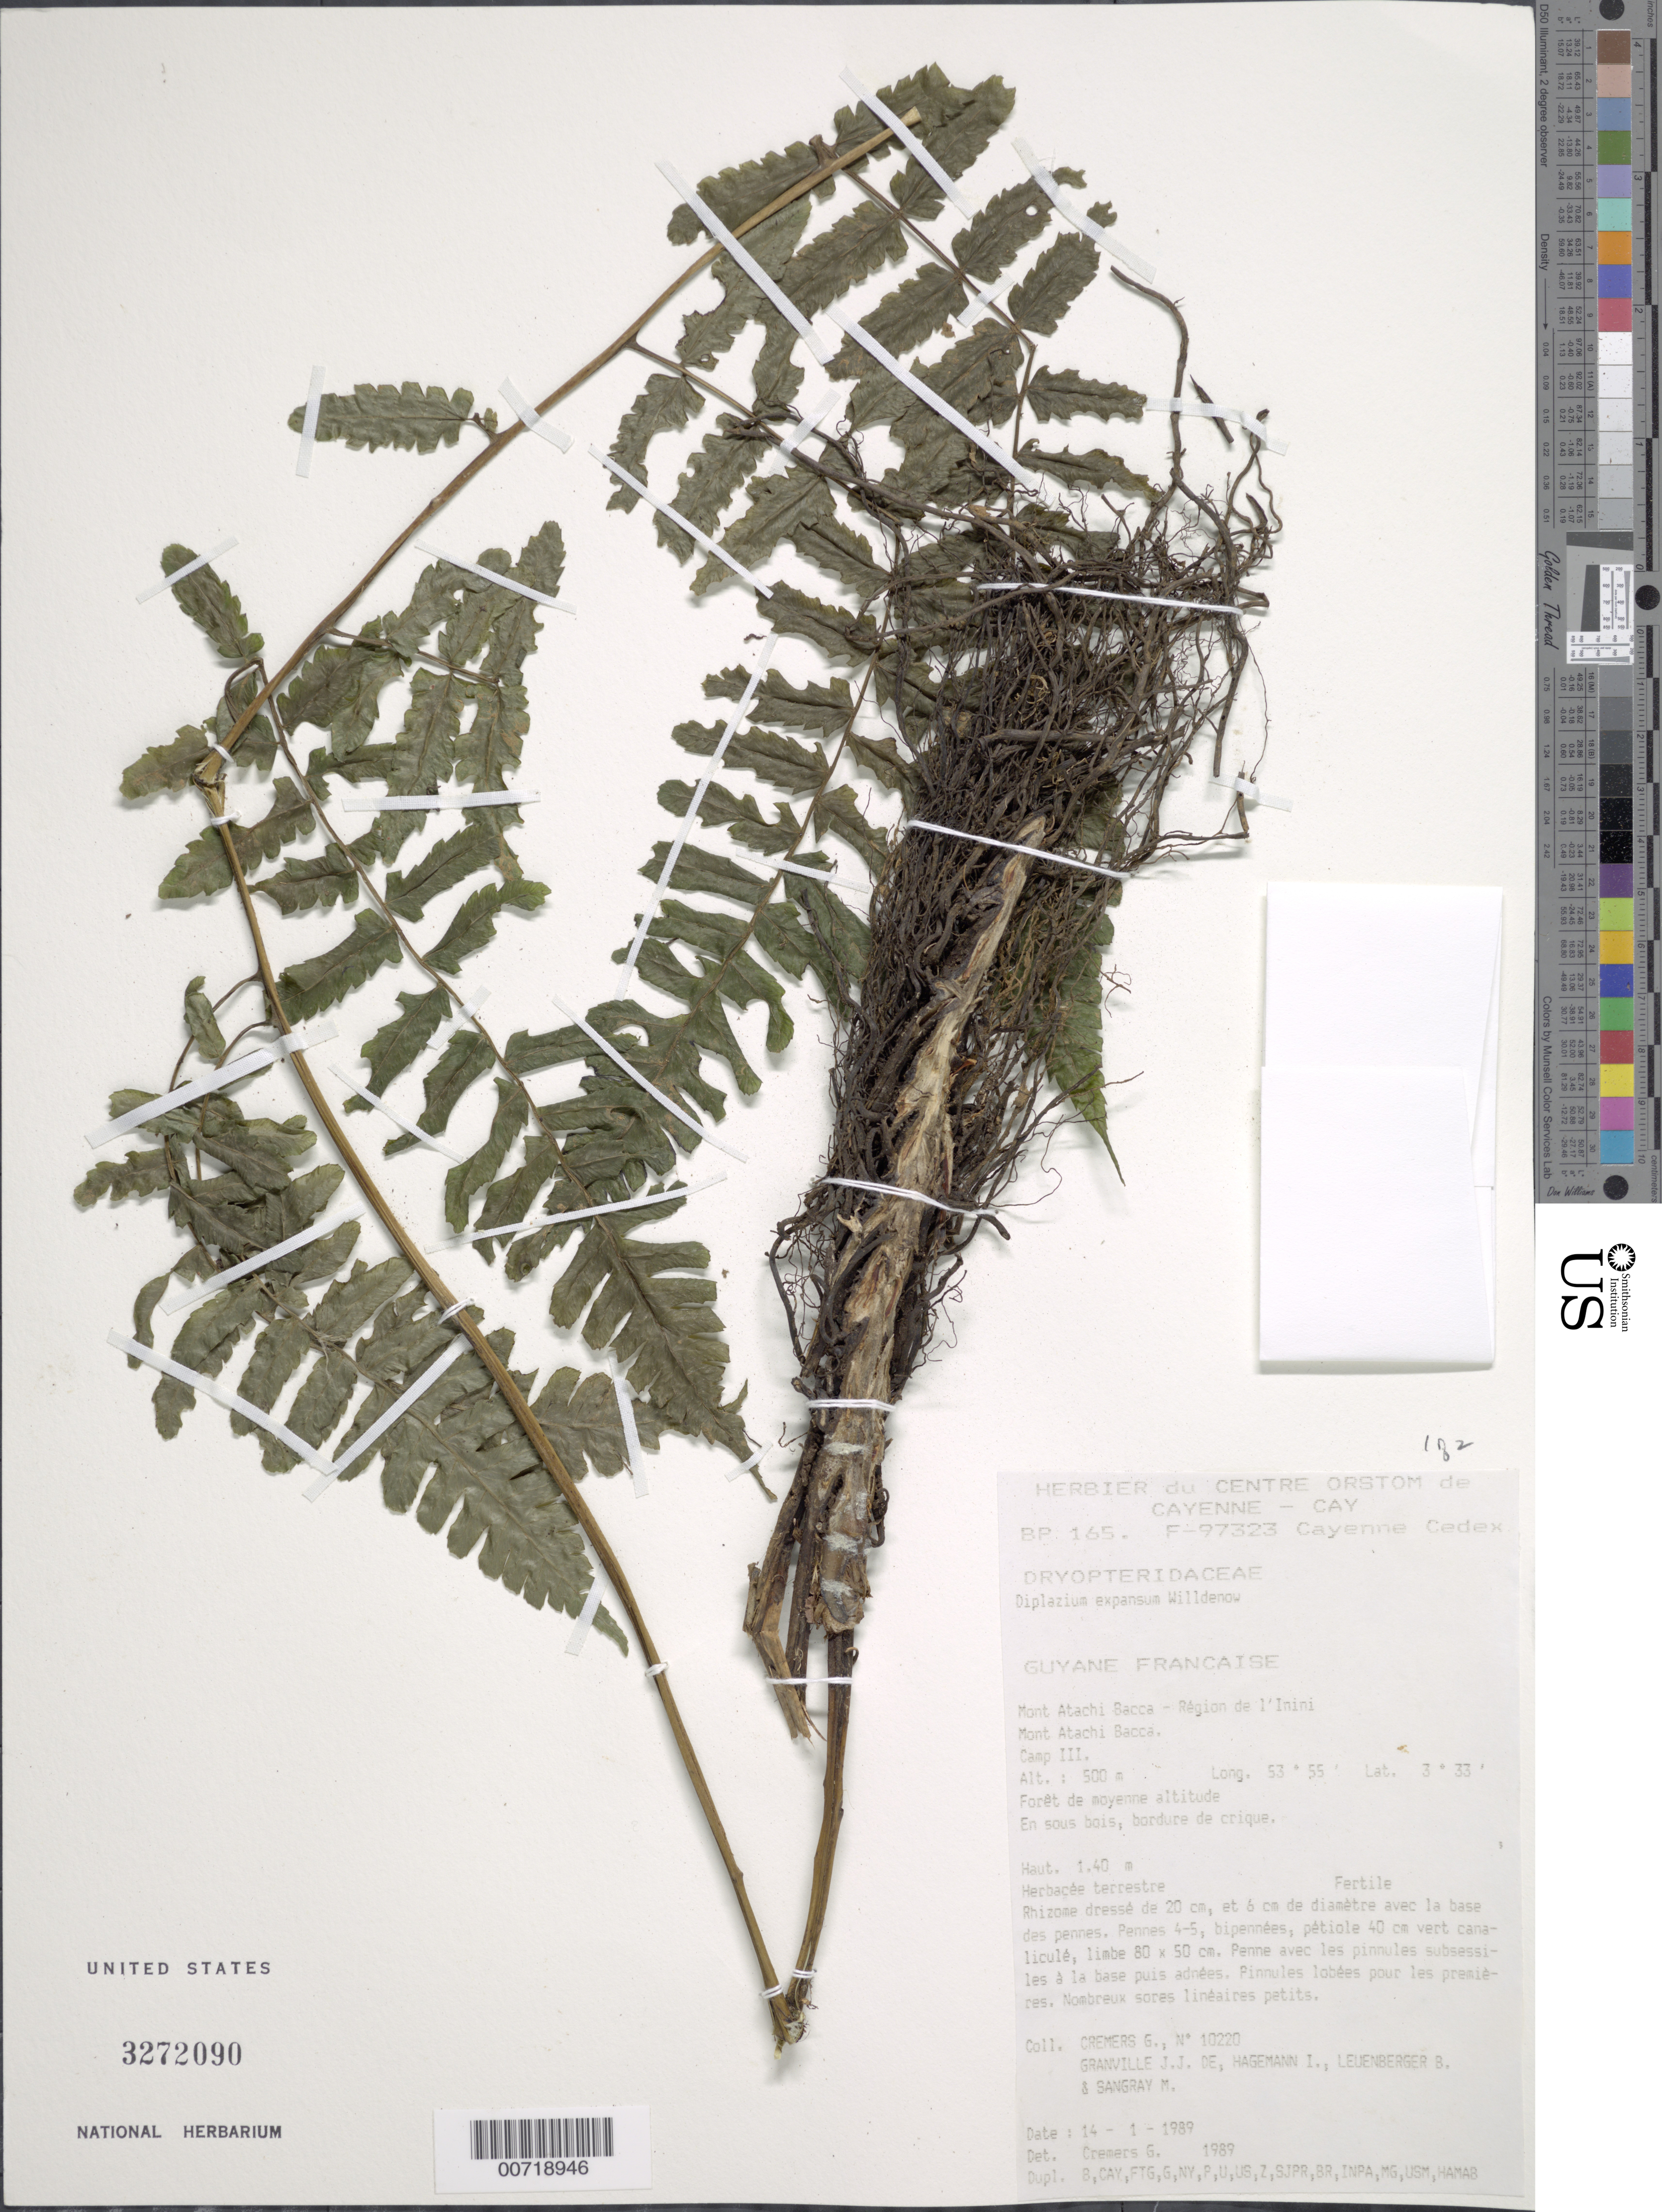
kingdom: Plantae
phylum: Tracheophyta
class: Polypodiopsida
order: Polypodiales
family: Athyriaceae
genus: Diplazium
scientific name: Diplazium expansum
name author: Willd.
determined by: Cremers, Georges A.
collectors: G. Cremers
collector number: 10220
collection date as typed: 14-Jan-89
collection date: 1989-01-14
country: French Guiana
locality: Mont Atachi Bacca, région de l'Inini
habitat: Forest, middle altitude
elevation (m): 500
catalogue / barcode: US 3272090